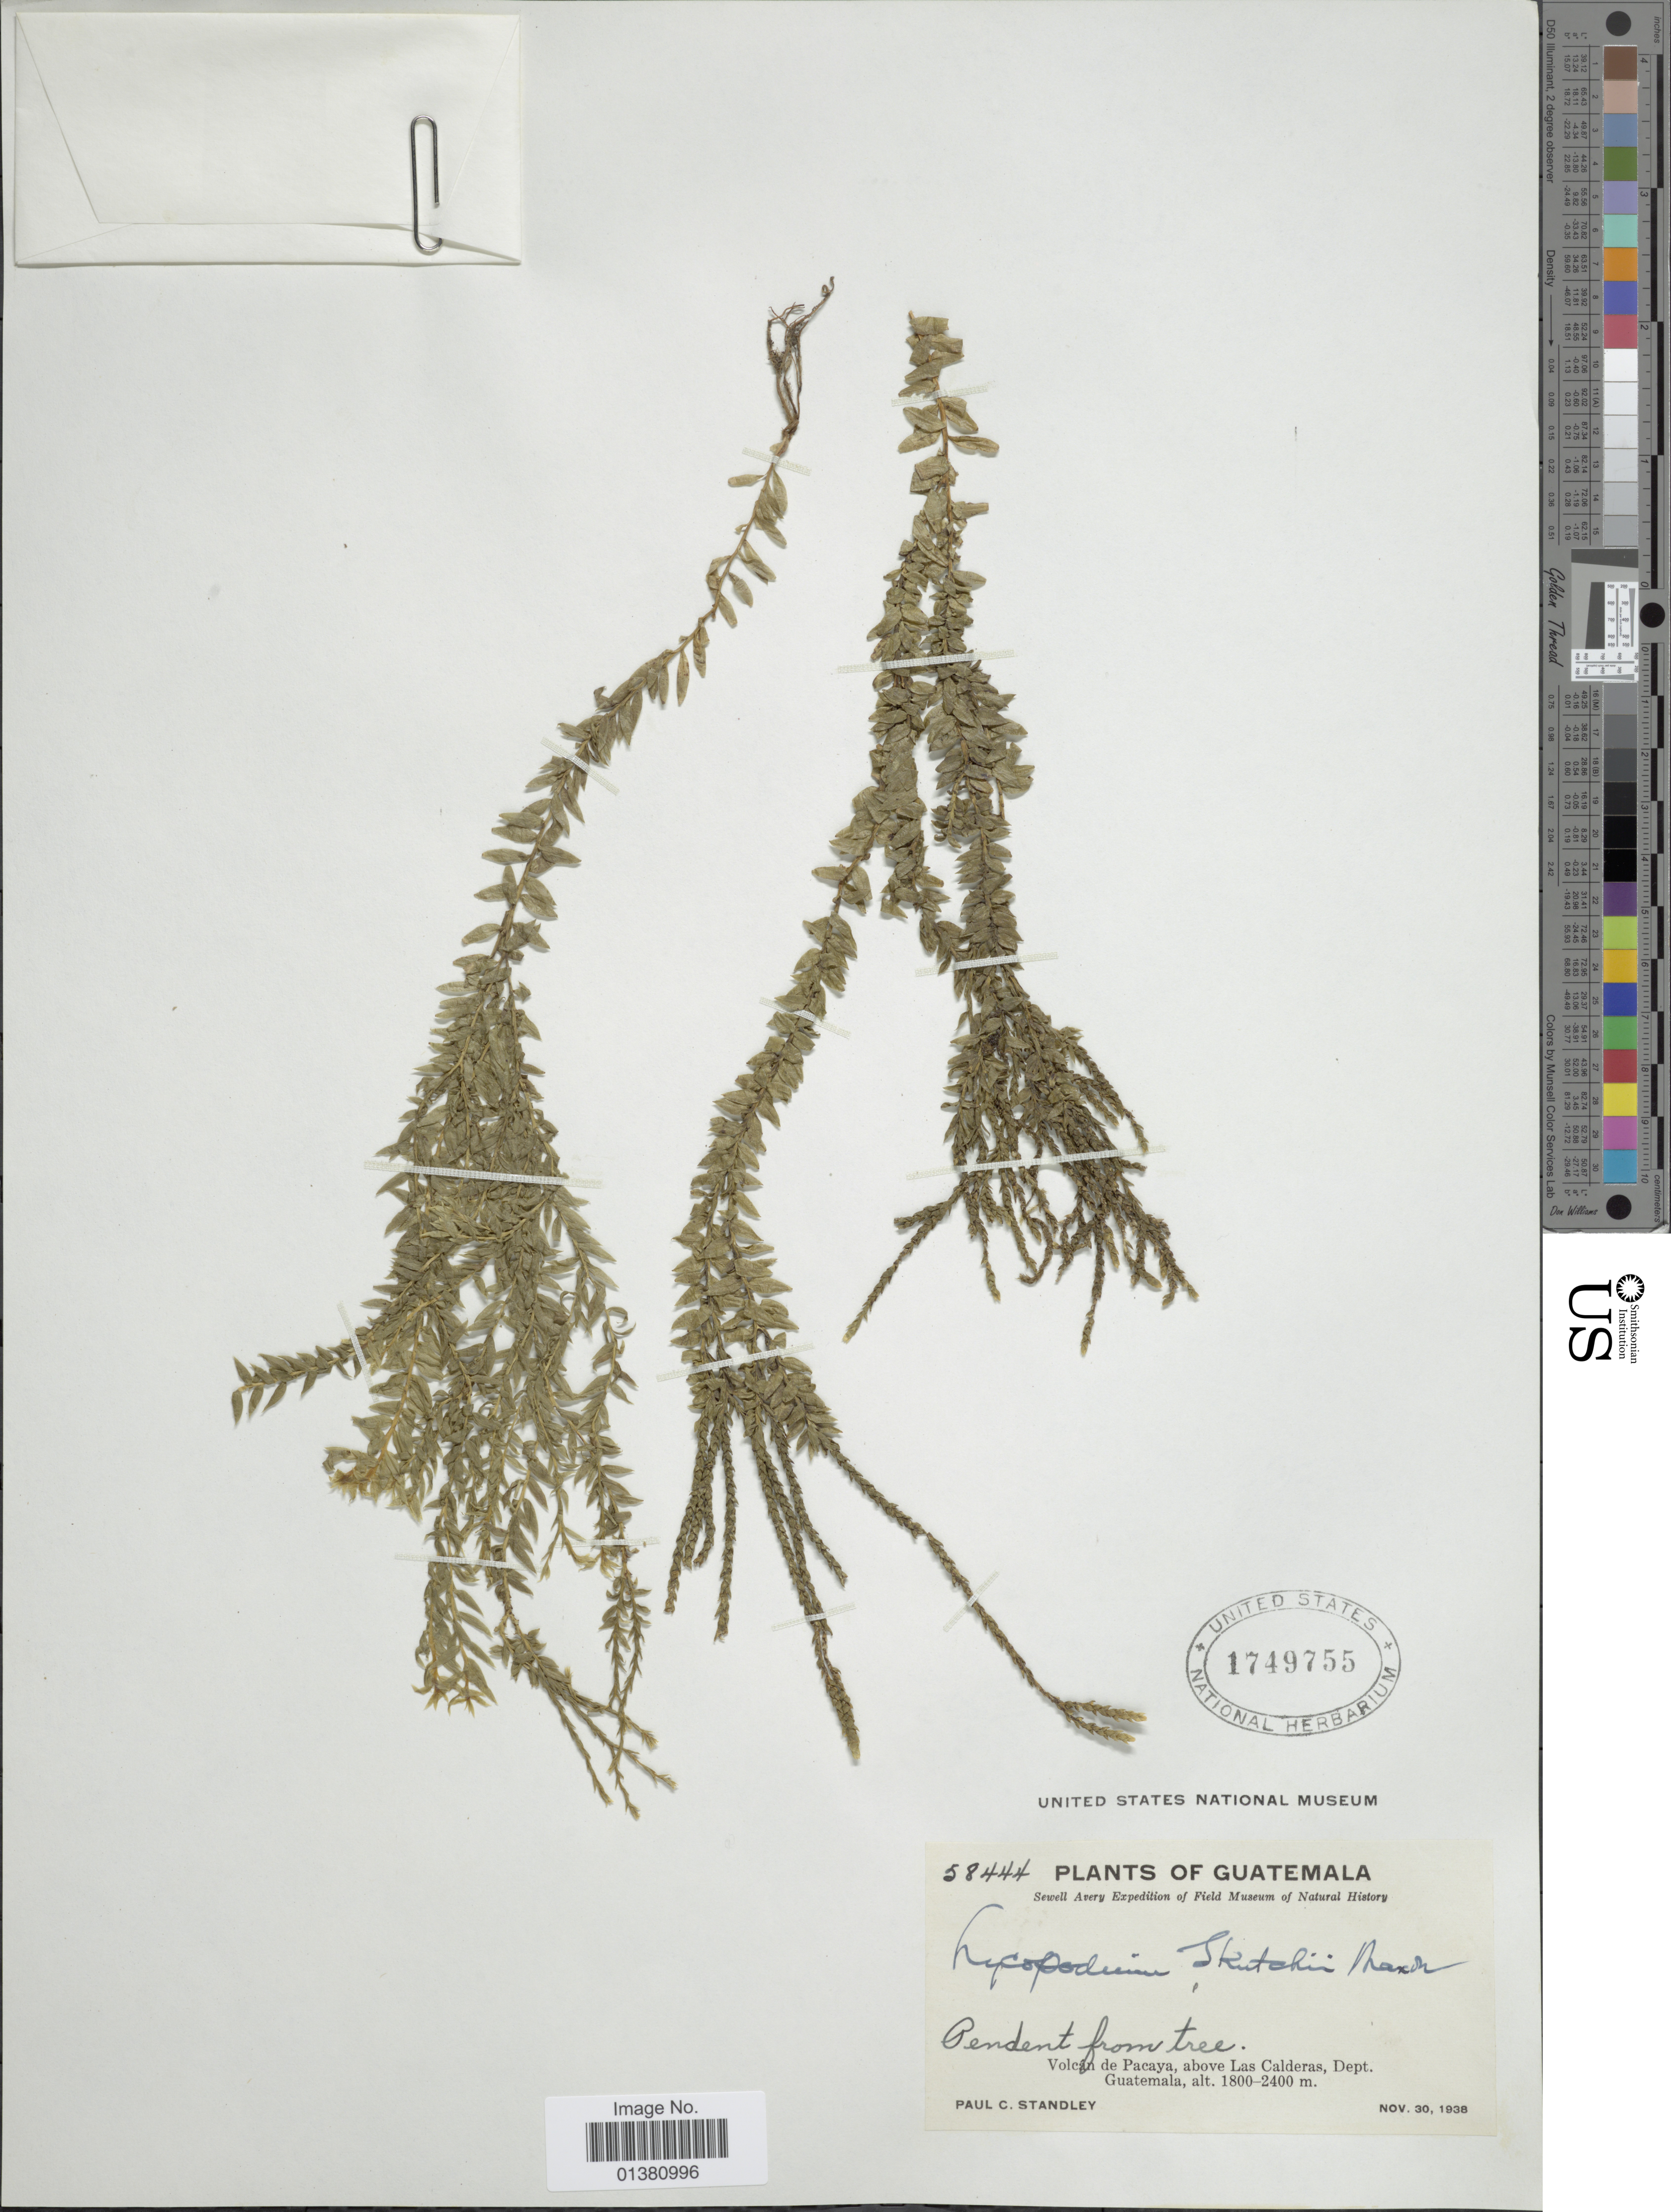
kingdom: Plantae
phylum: Tracheophyta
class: Lycopodiopsida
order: Lycopodiales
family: Lycopodiaceae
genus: Phlegmariurus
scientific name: Phlegmariurus myrsinites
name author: (Lam.) B. Øllg.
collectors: P. C. Standley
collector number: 58444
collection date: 1938-11-30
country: Guatemala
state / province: Guatemala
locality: Volcán de Pacaya, above Las Calderas, Dept Guatemala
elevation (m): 1800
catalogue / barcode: US 1749755